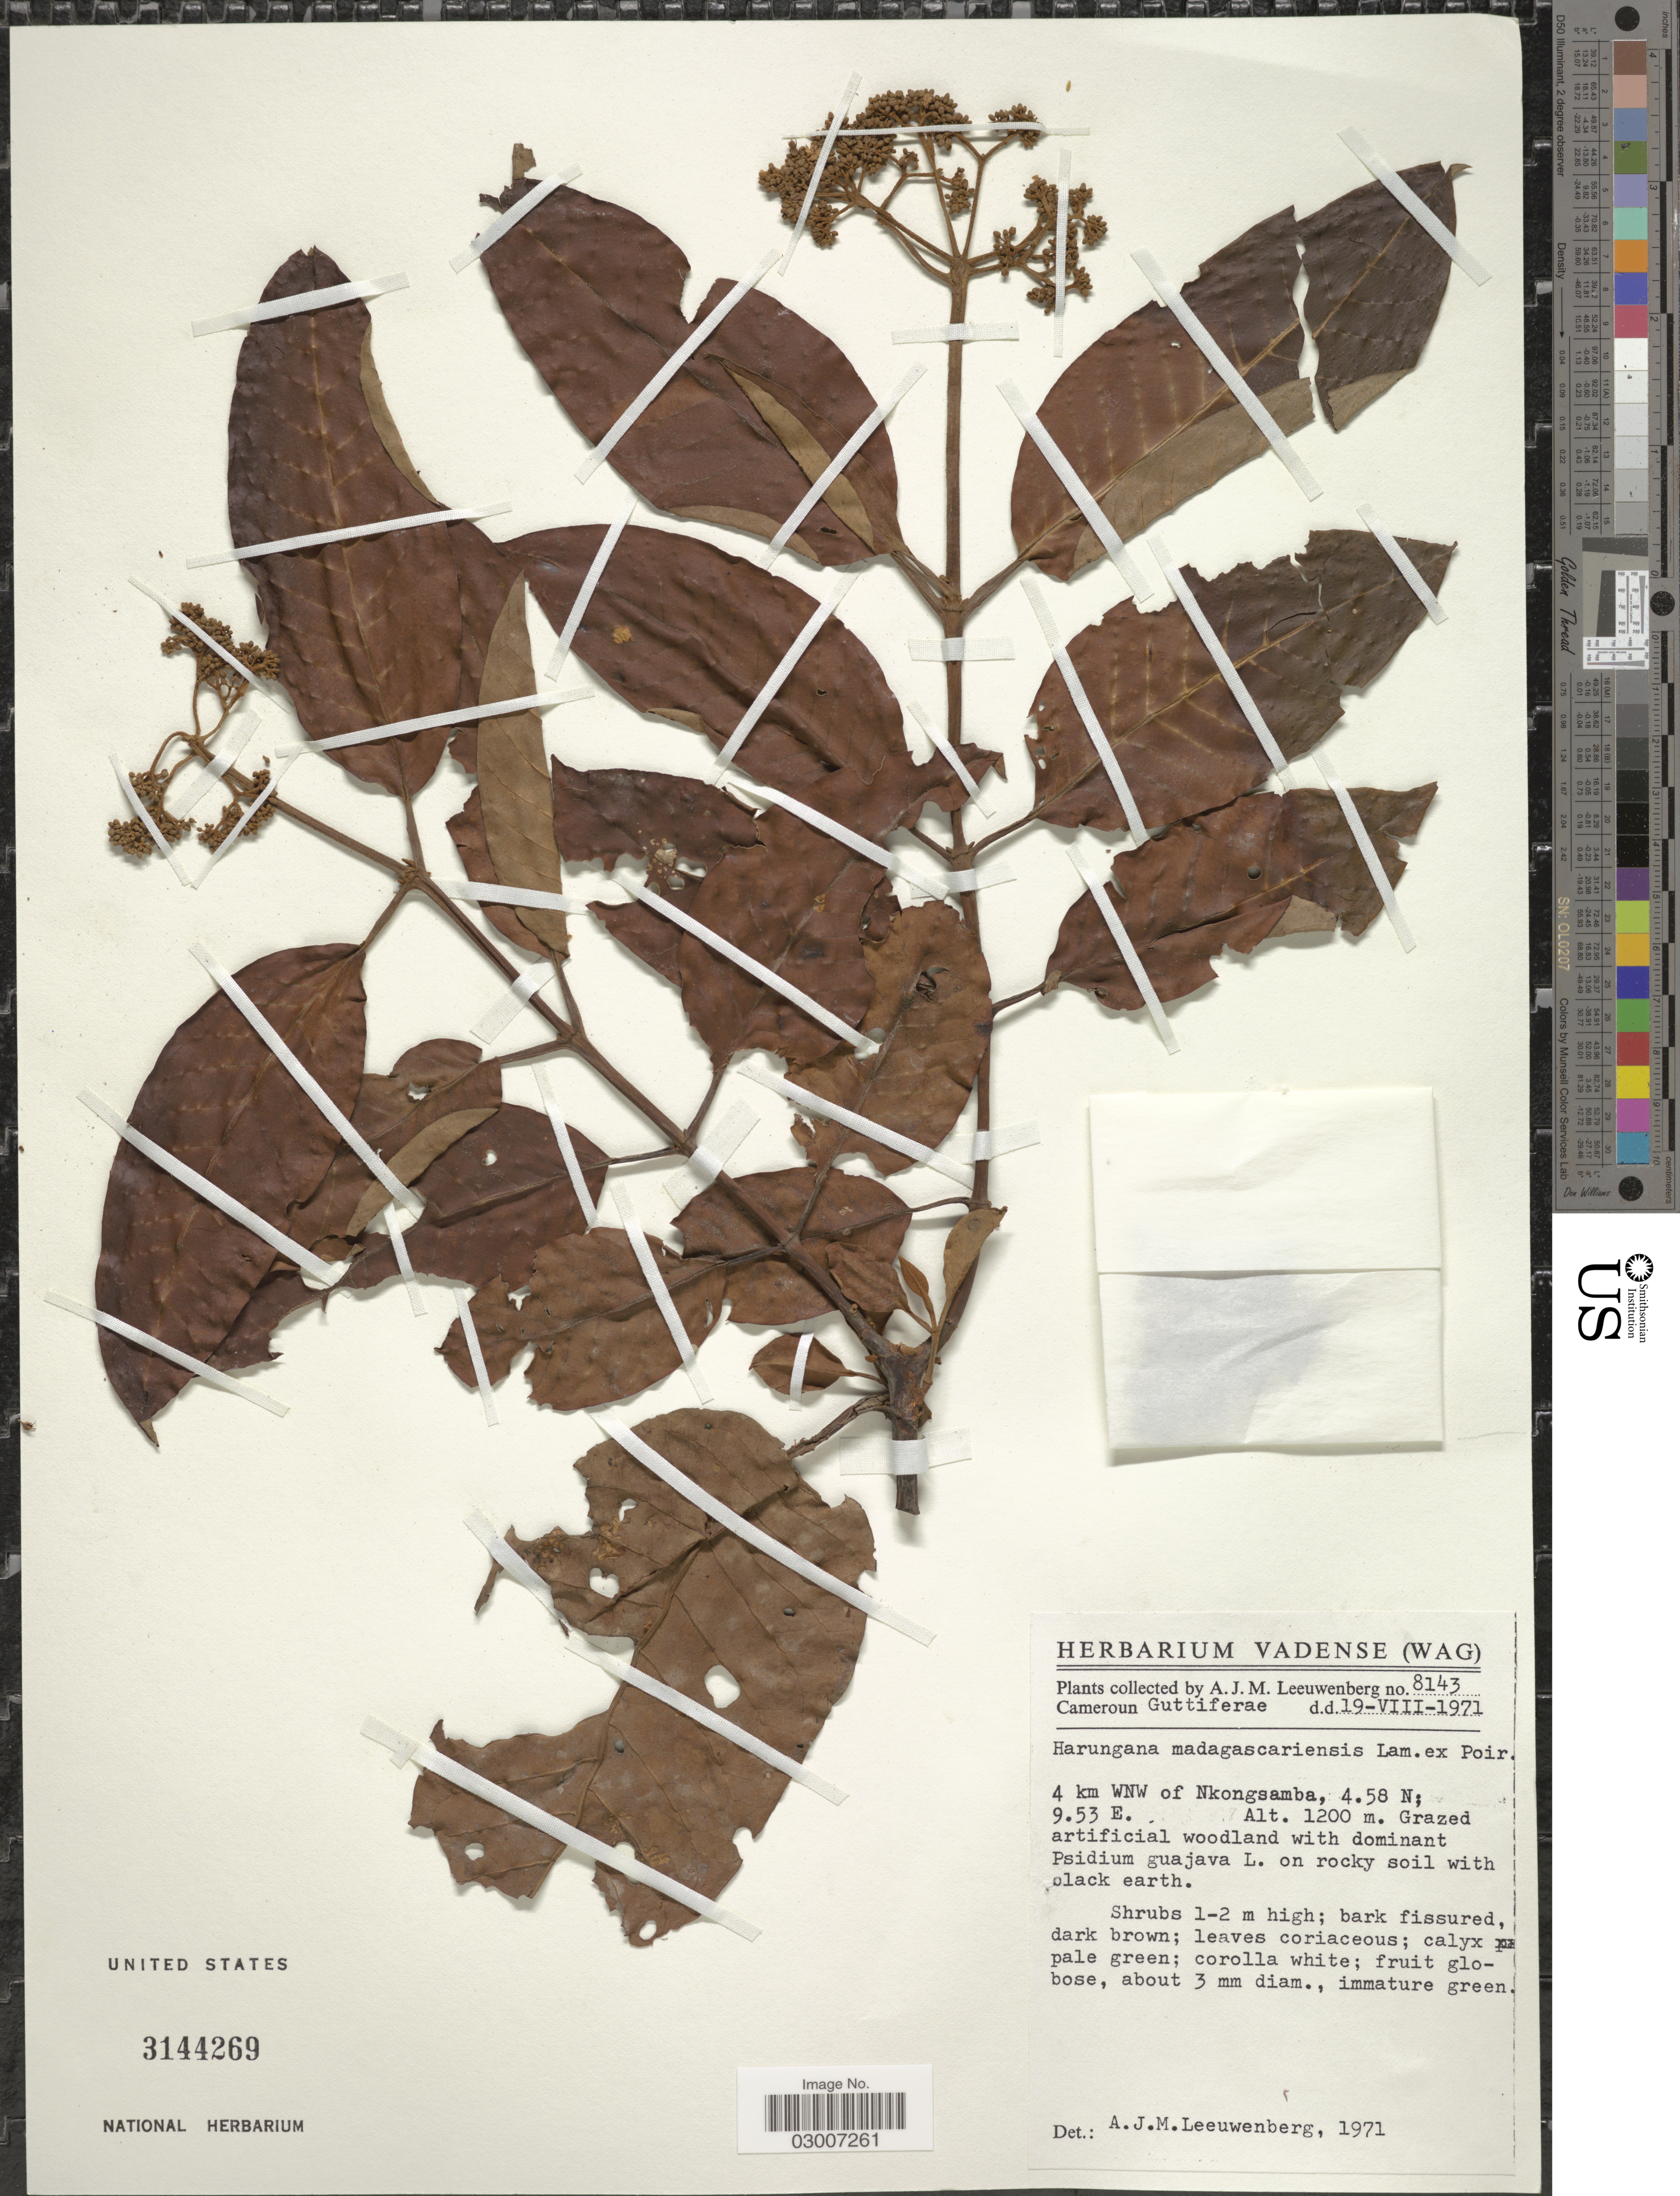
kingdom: Plantae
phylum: Tracheophyta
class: Magnoliopsida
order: Malpighiales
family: Hypericaceae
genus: Harungana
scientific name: Harungana madagascariensis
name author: Lam. ex Poir.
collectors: A. J. M. Leeuwenberg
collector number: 8143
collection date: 1971-08-19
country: Cameroon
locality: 4 km WNW of Nkongsamba.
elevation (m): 1200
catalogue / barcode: US 3144269